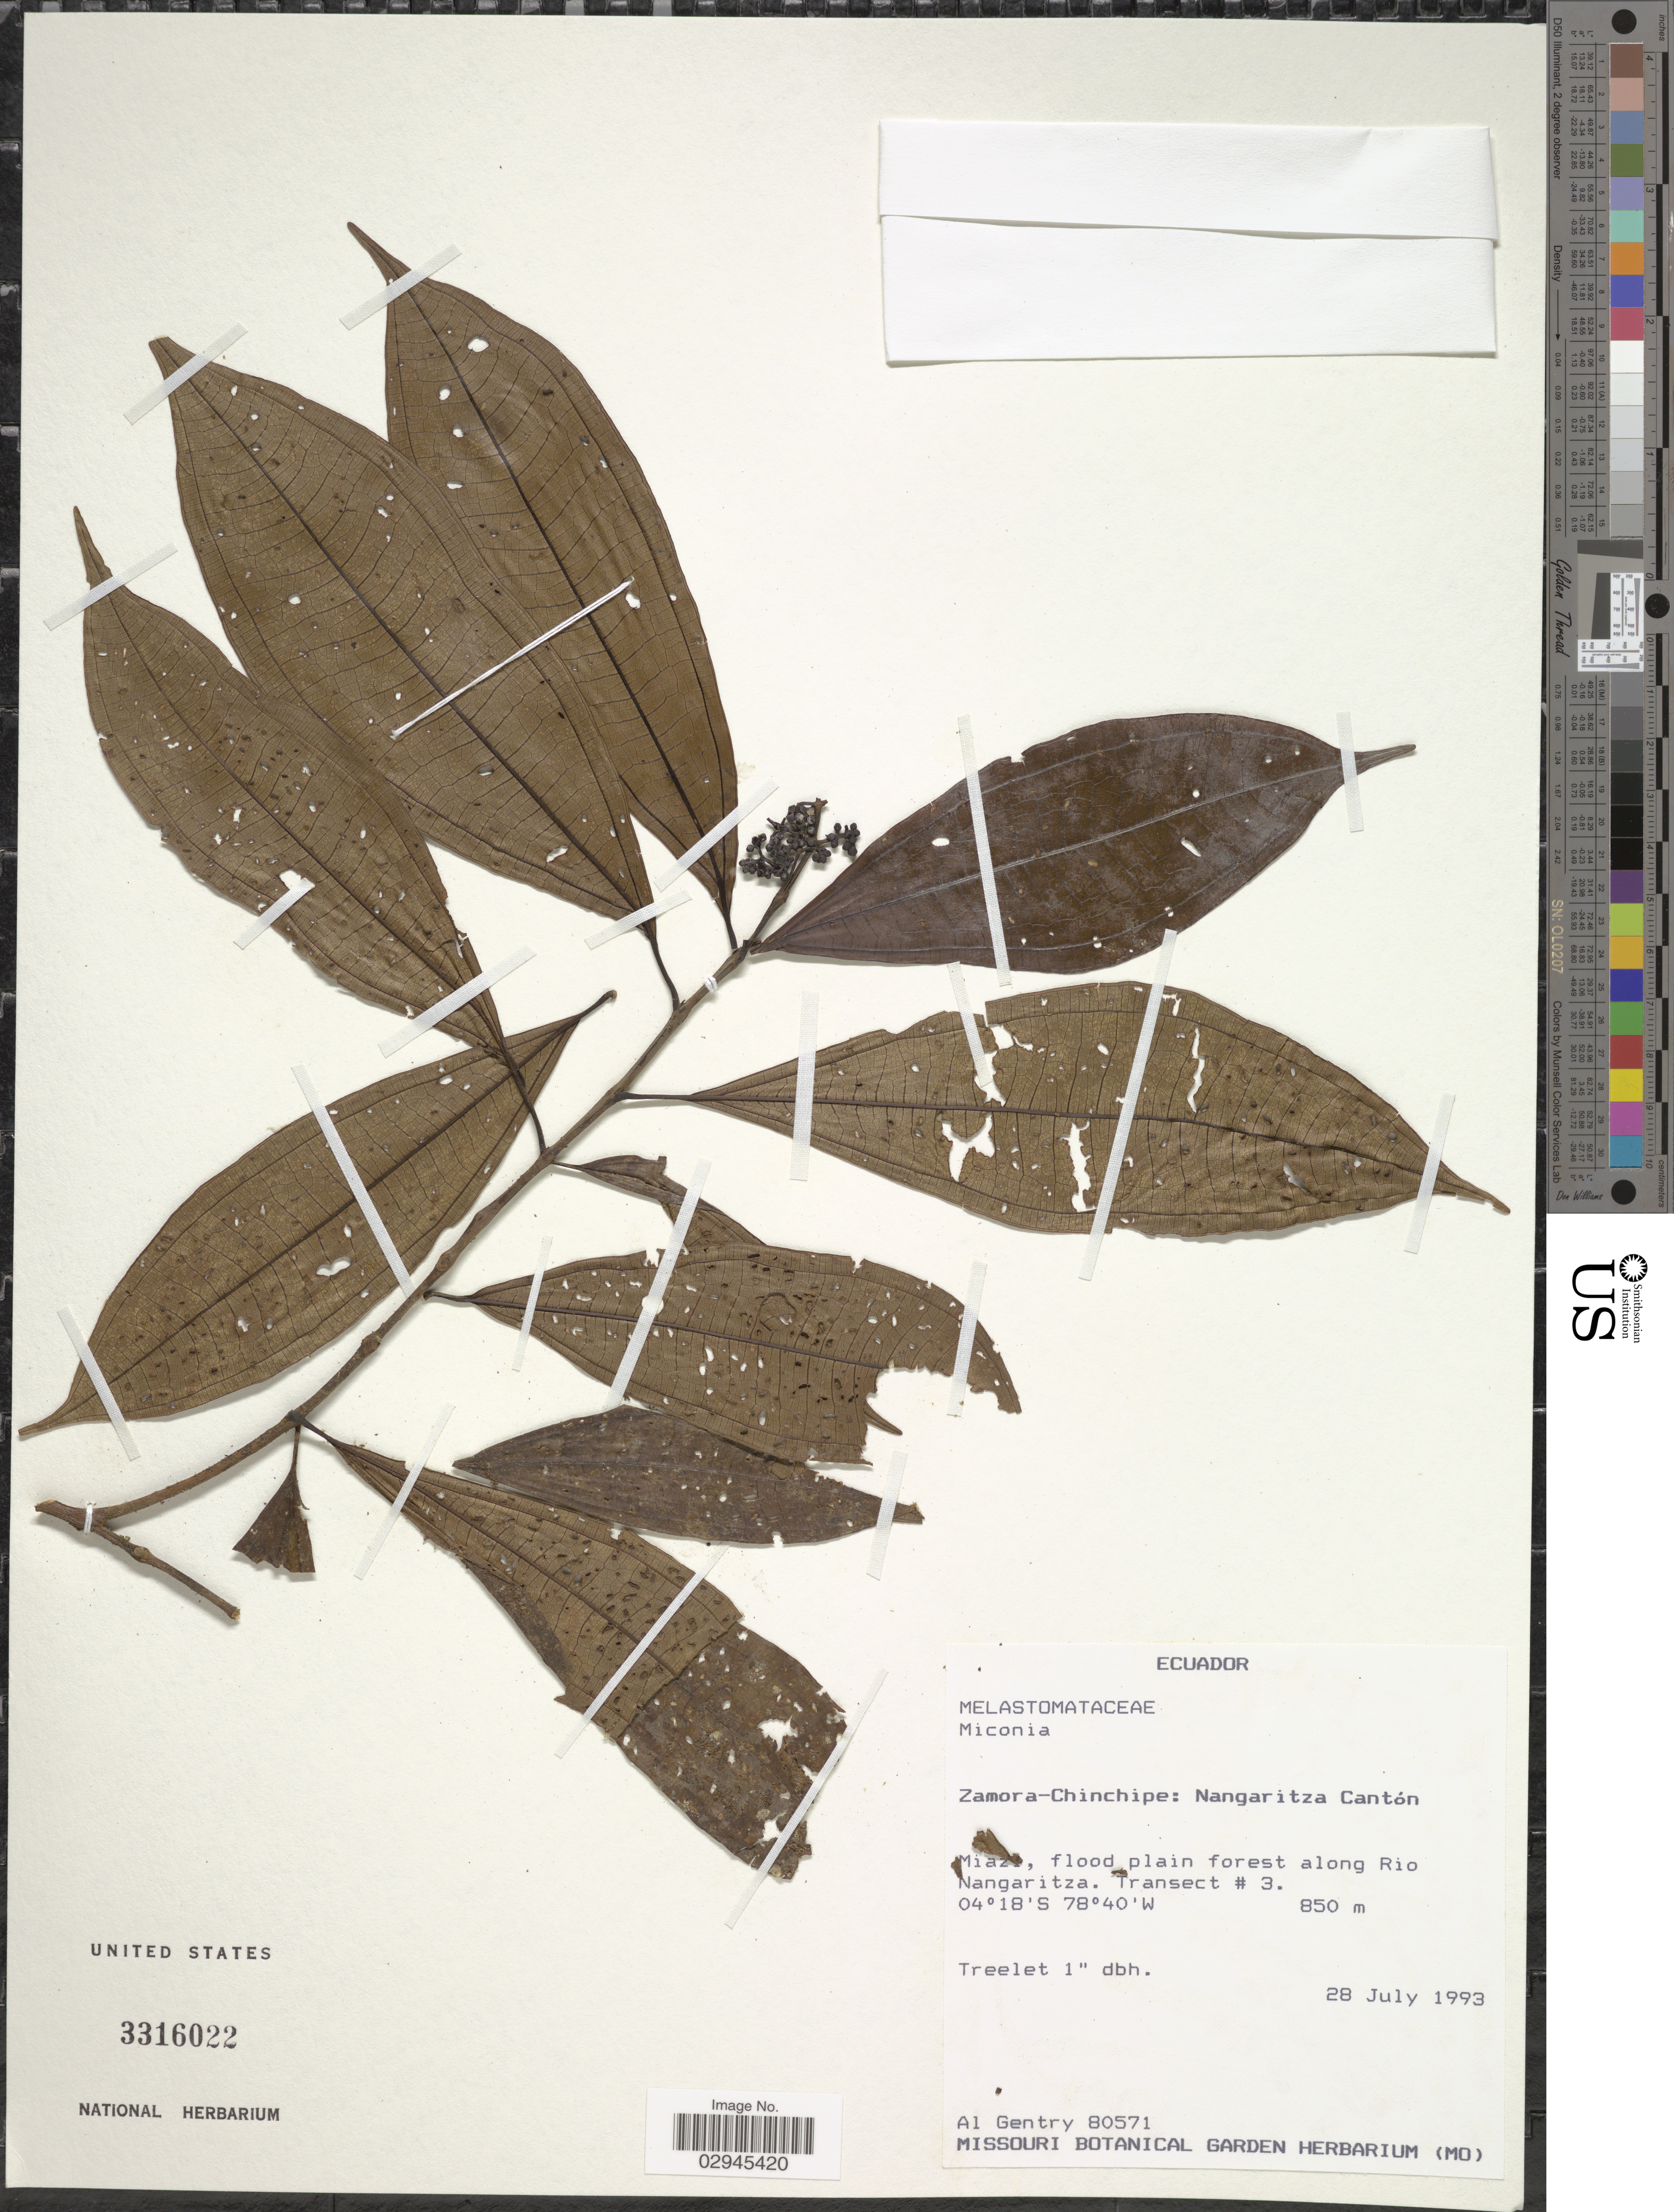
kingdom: Plantae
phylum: Tracheophyta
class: Magnoliopsida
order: Myrtales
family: Melastomataceae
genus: Miconia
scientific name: Miconia sp.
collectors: A. H. Gentry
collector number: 80571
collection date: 1993-07-28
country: Ecuador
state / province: Zamora-Chinchipe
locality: Nangaritza Cantón. Miazi, flood plain forest along Rio Nangaritza. Transect #3.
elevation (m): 850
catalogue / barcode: US 3316022